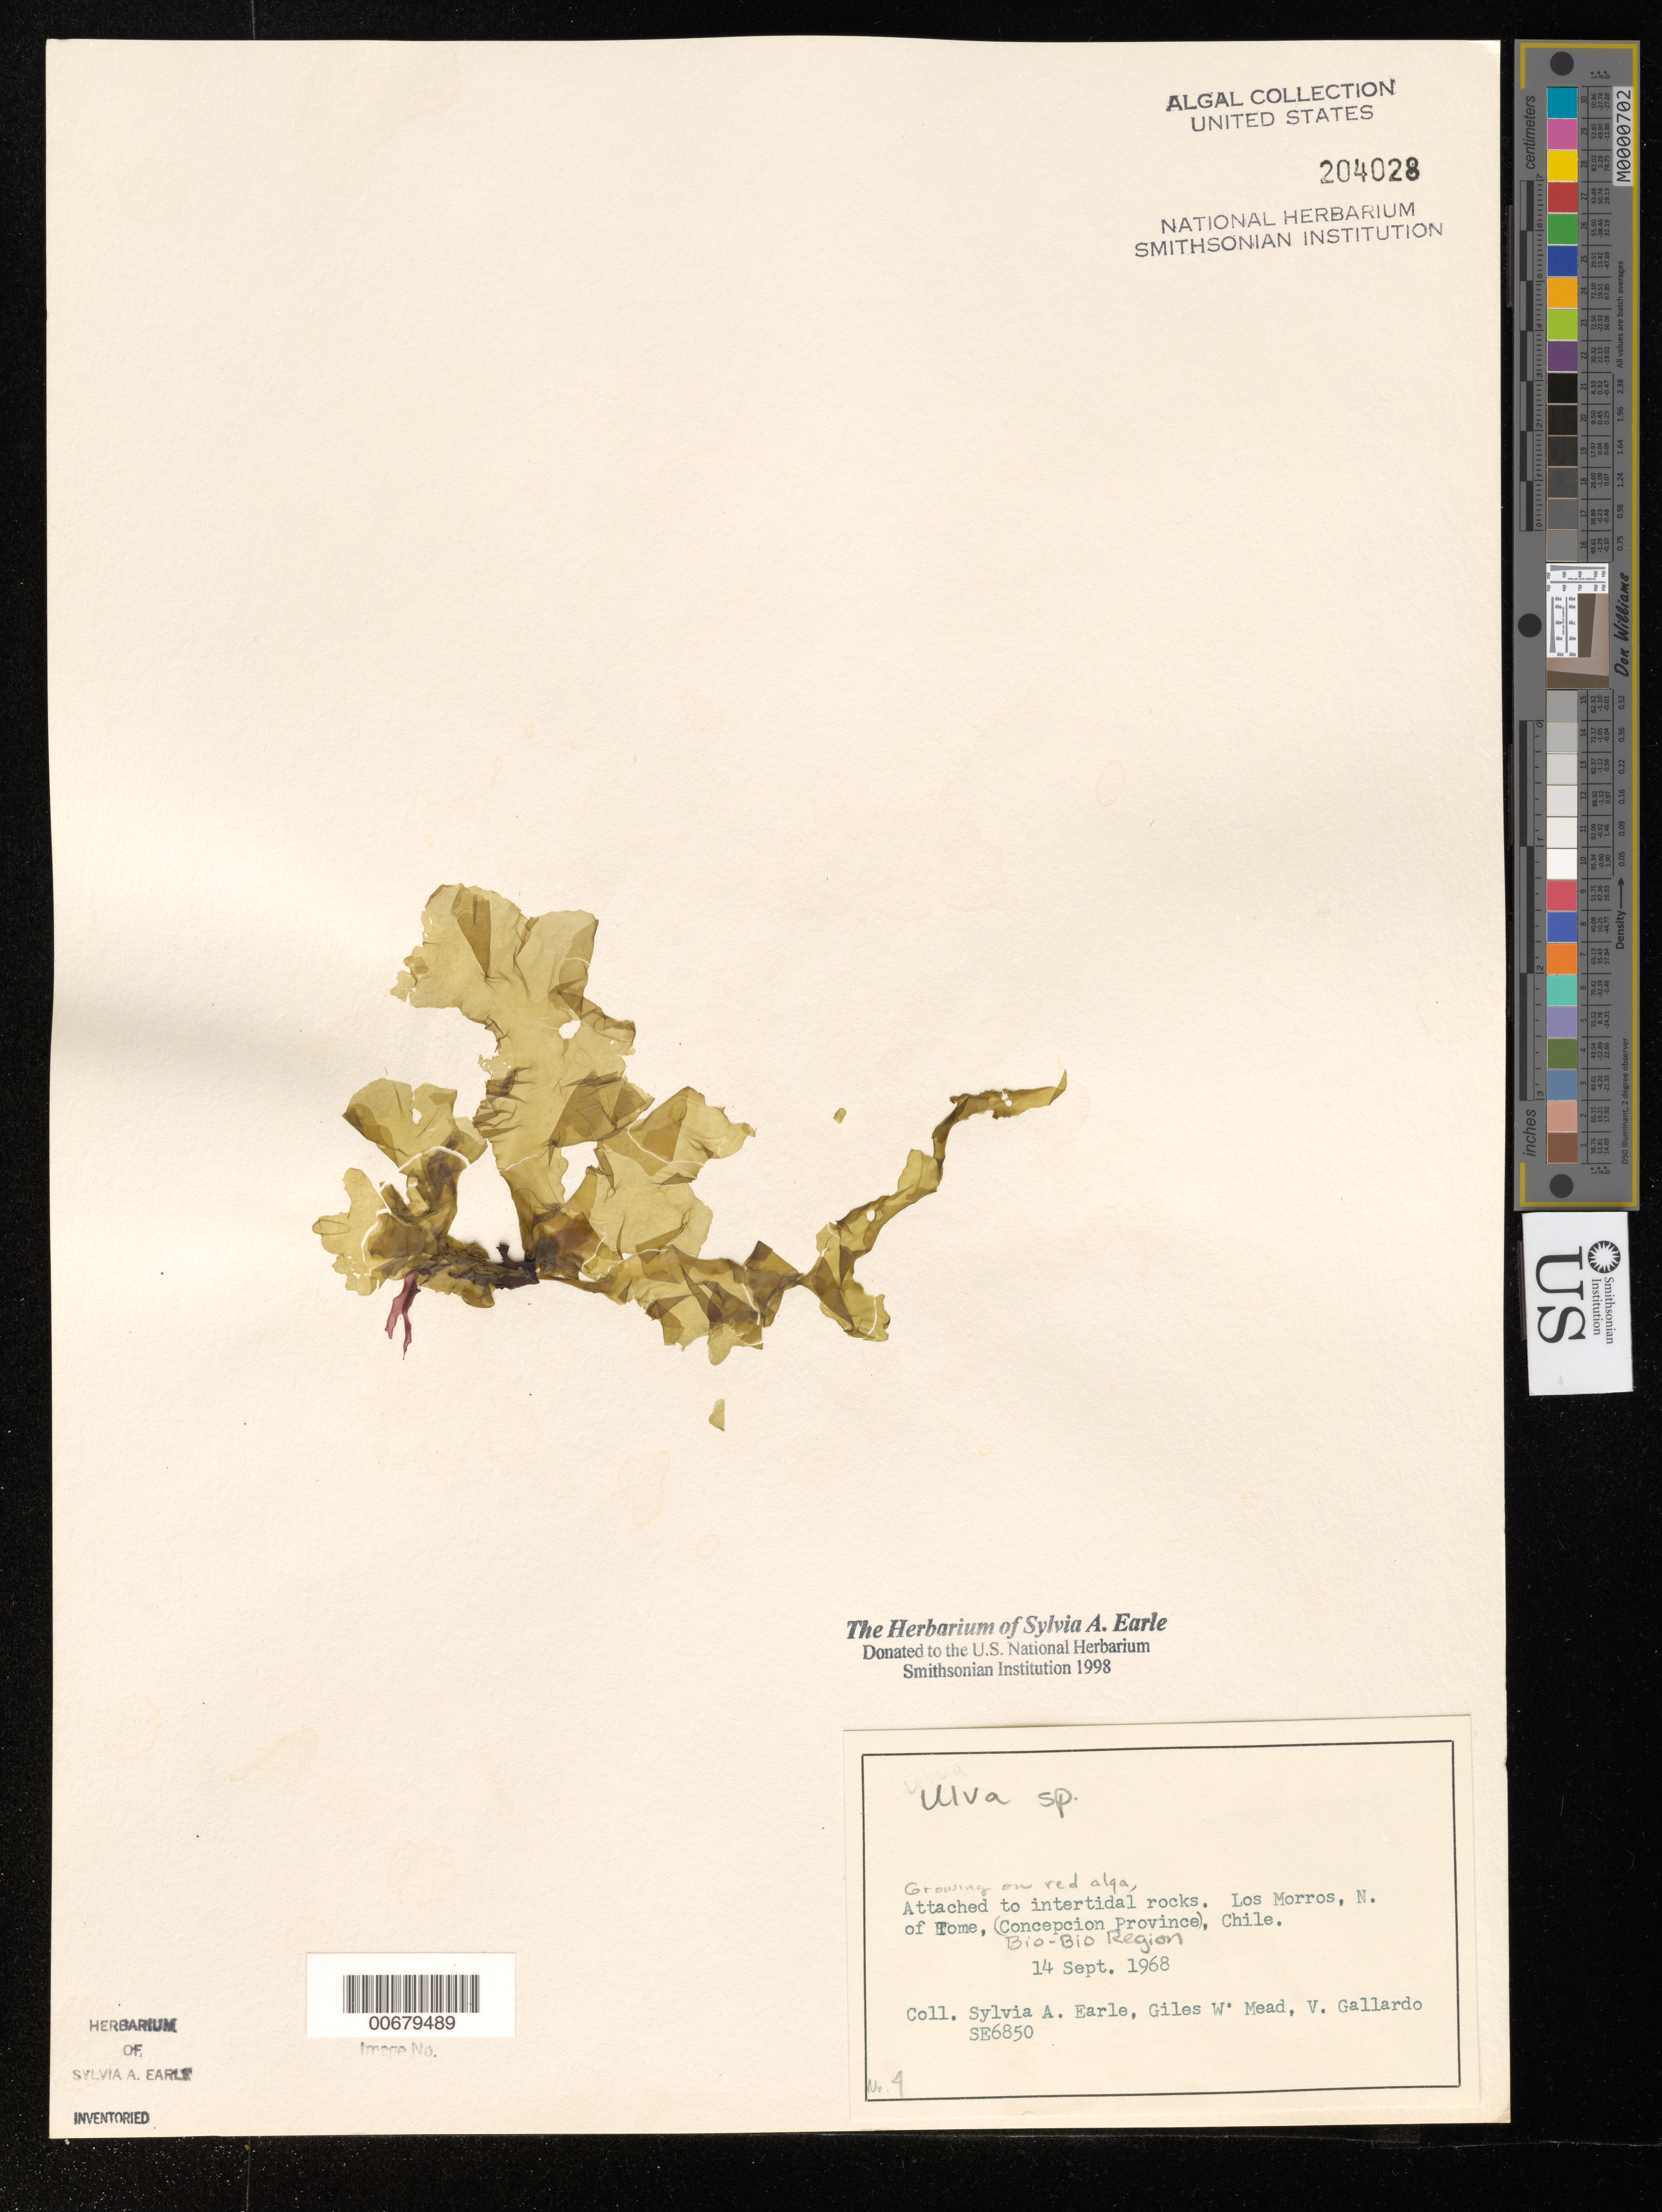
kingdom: Plantae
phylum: Chlorophyta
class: Ulvophyceae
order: Ulvales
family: Ulvaceae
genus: Ulva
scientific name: Ulva sp.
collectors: S. A. Earle, G. W. Mead & V. Gallardo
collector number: SE 6850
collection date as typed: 14 Sep 1968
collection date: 1968-09-14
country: Chile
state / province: Bio-Bío (VIII)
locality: Los Morros, north of Tome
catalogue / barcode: US 204028